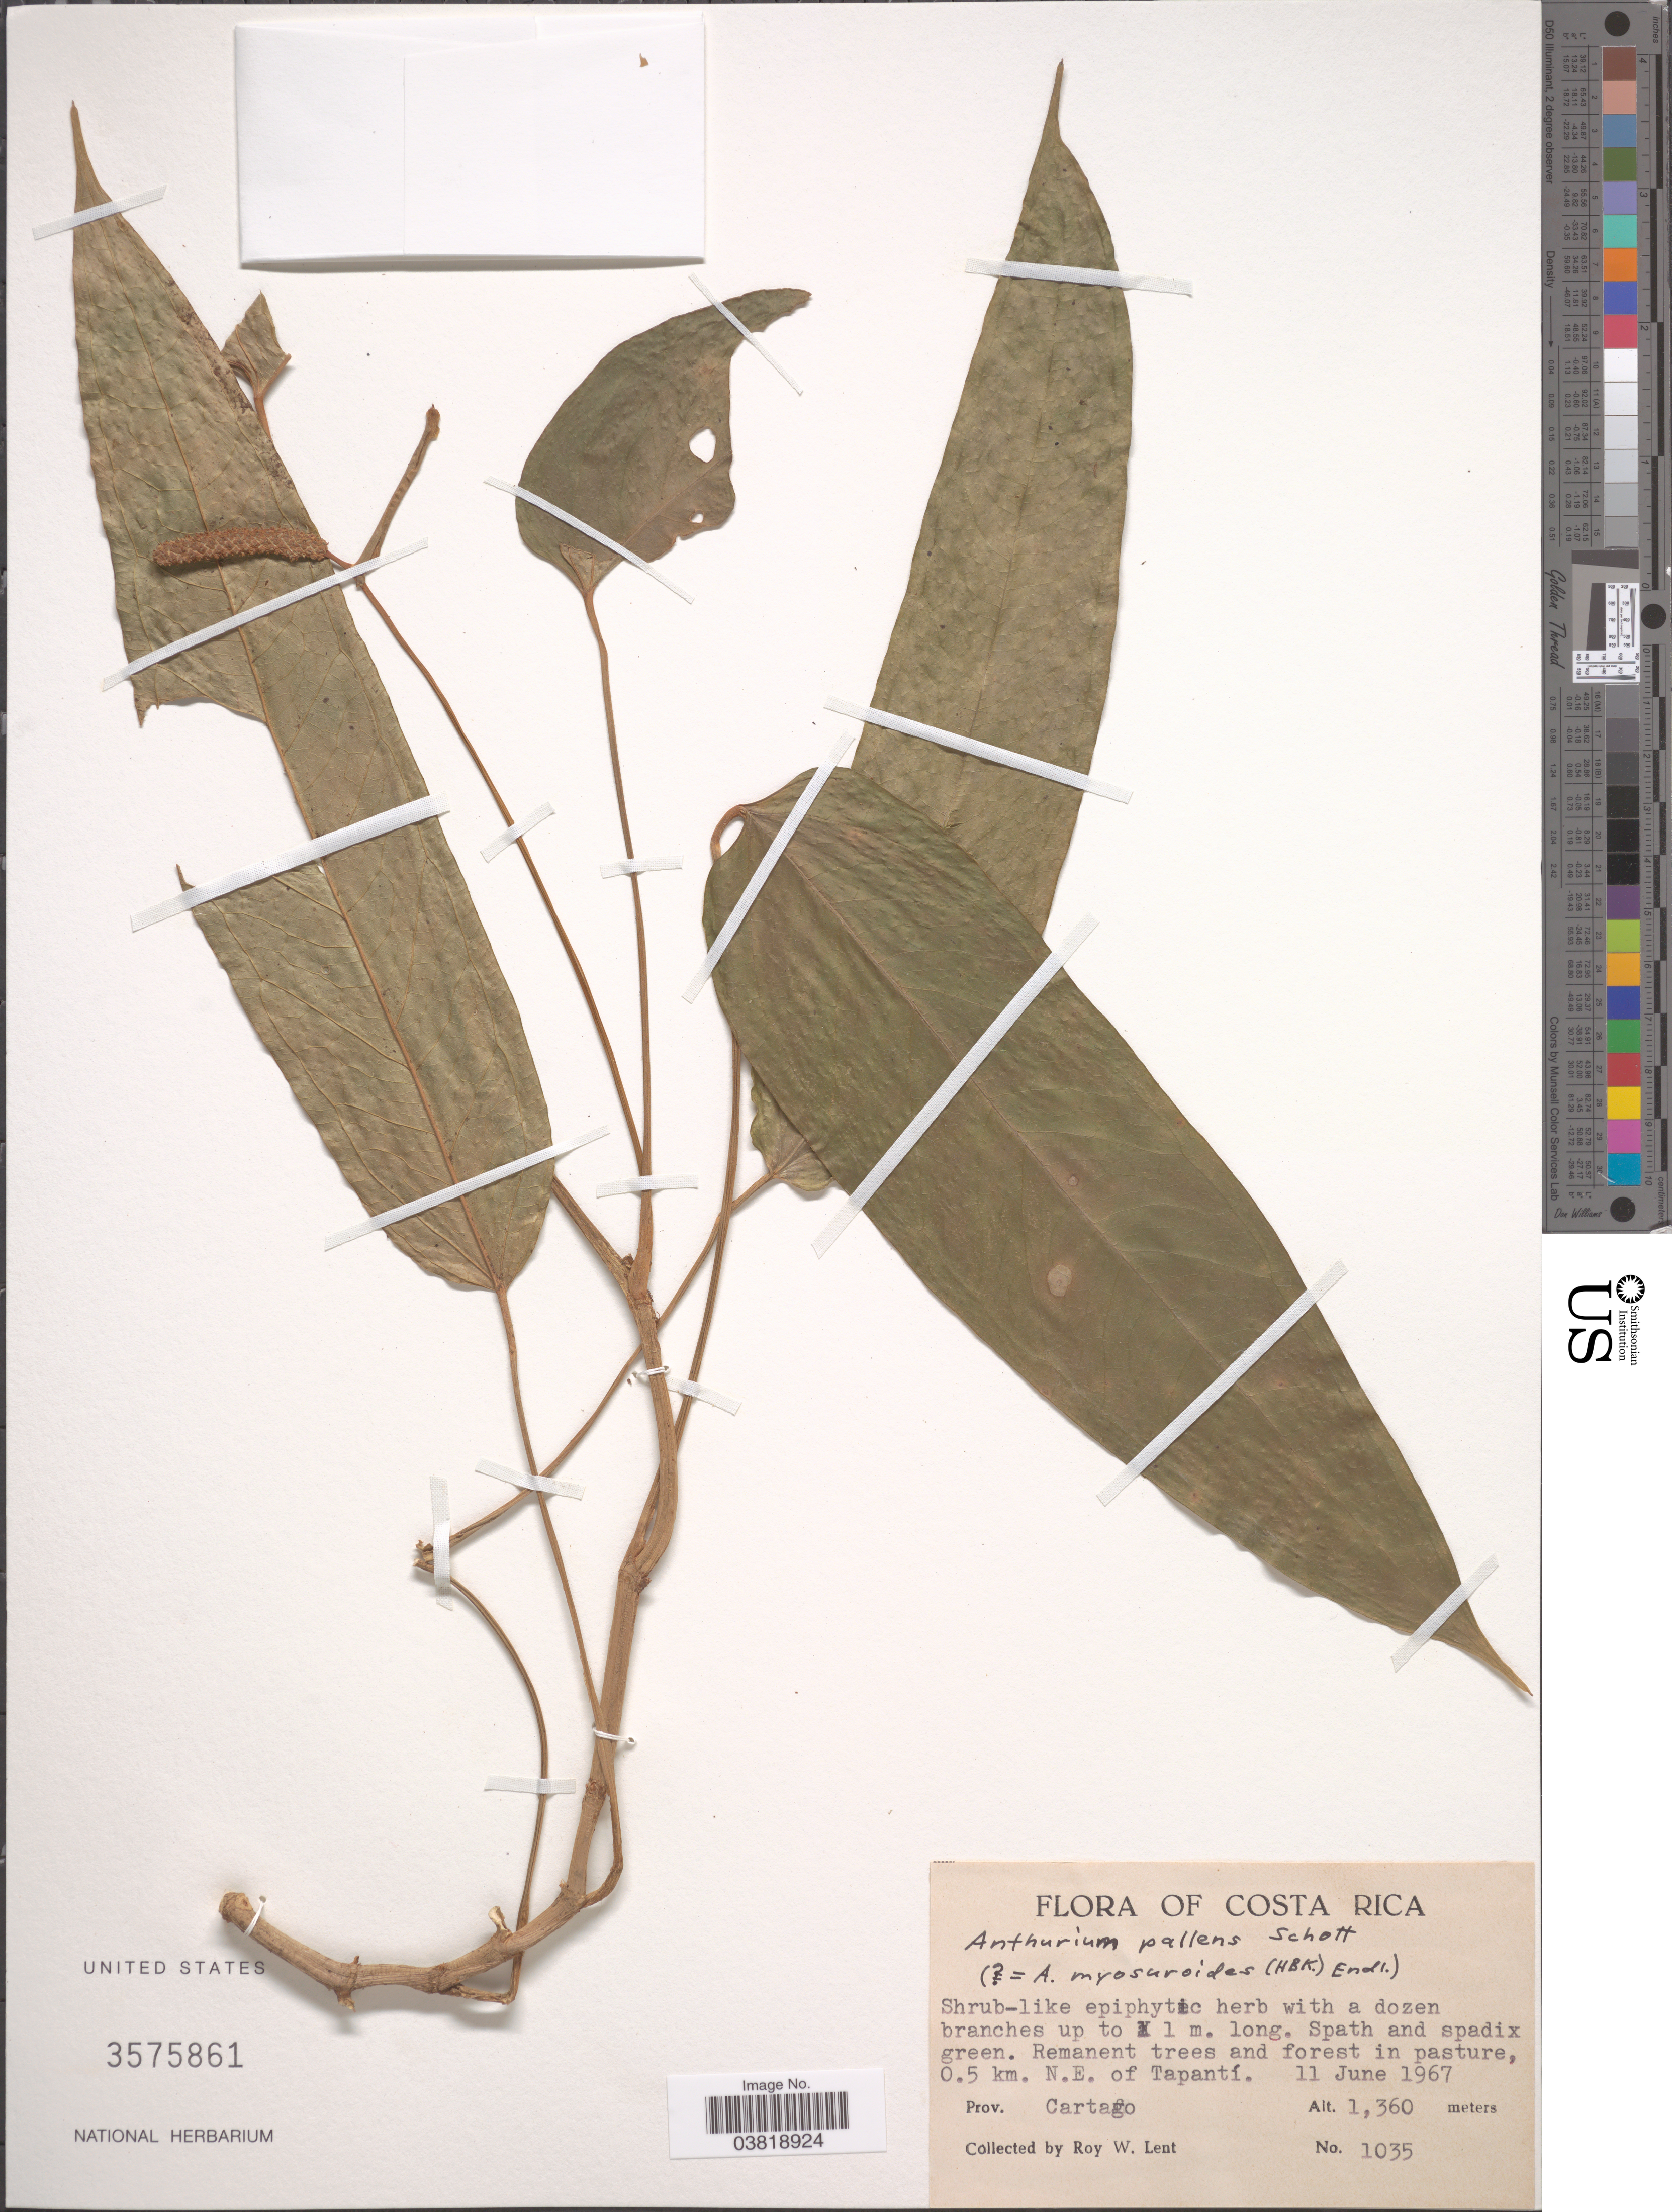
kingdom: Plantae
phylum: Tracheophyta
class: Liliopsida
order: Alismatales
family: Araceae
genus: Anthurium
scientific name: Anthurium pallens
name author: Schott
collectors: R. W. Lent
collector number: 1035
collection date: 1967-06-11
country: Costa Rica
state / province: Cartago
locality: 0.5 km. N.E. of Tapantí.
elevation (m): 1360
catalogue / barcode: US 3575861